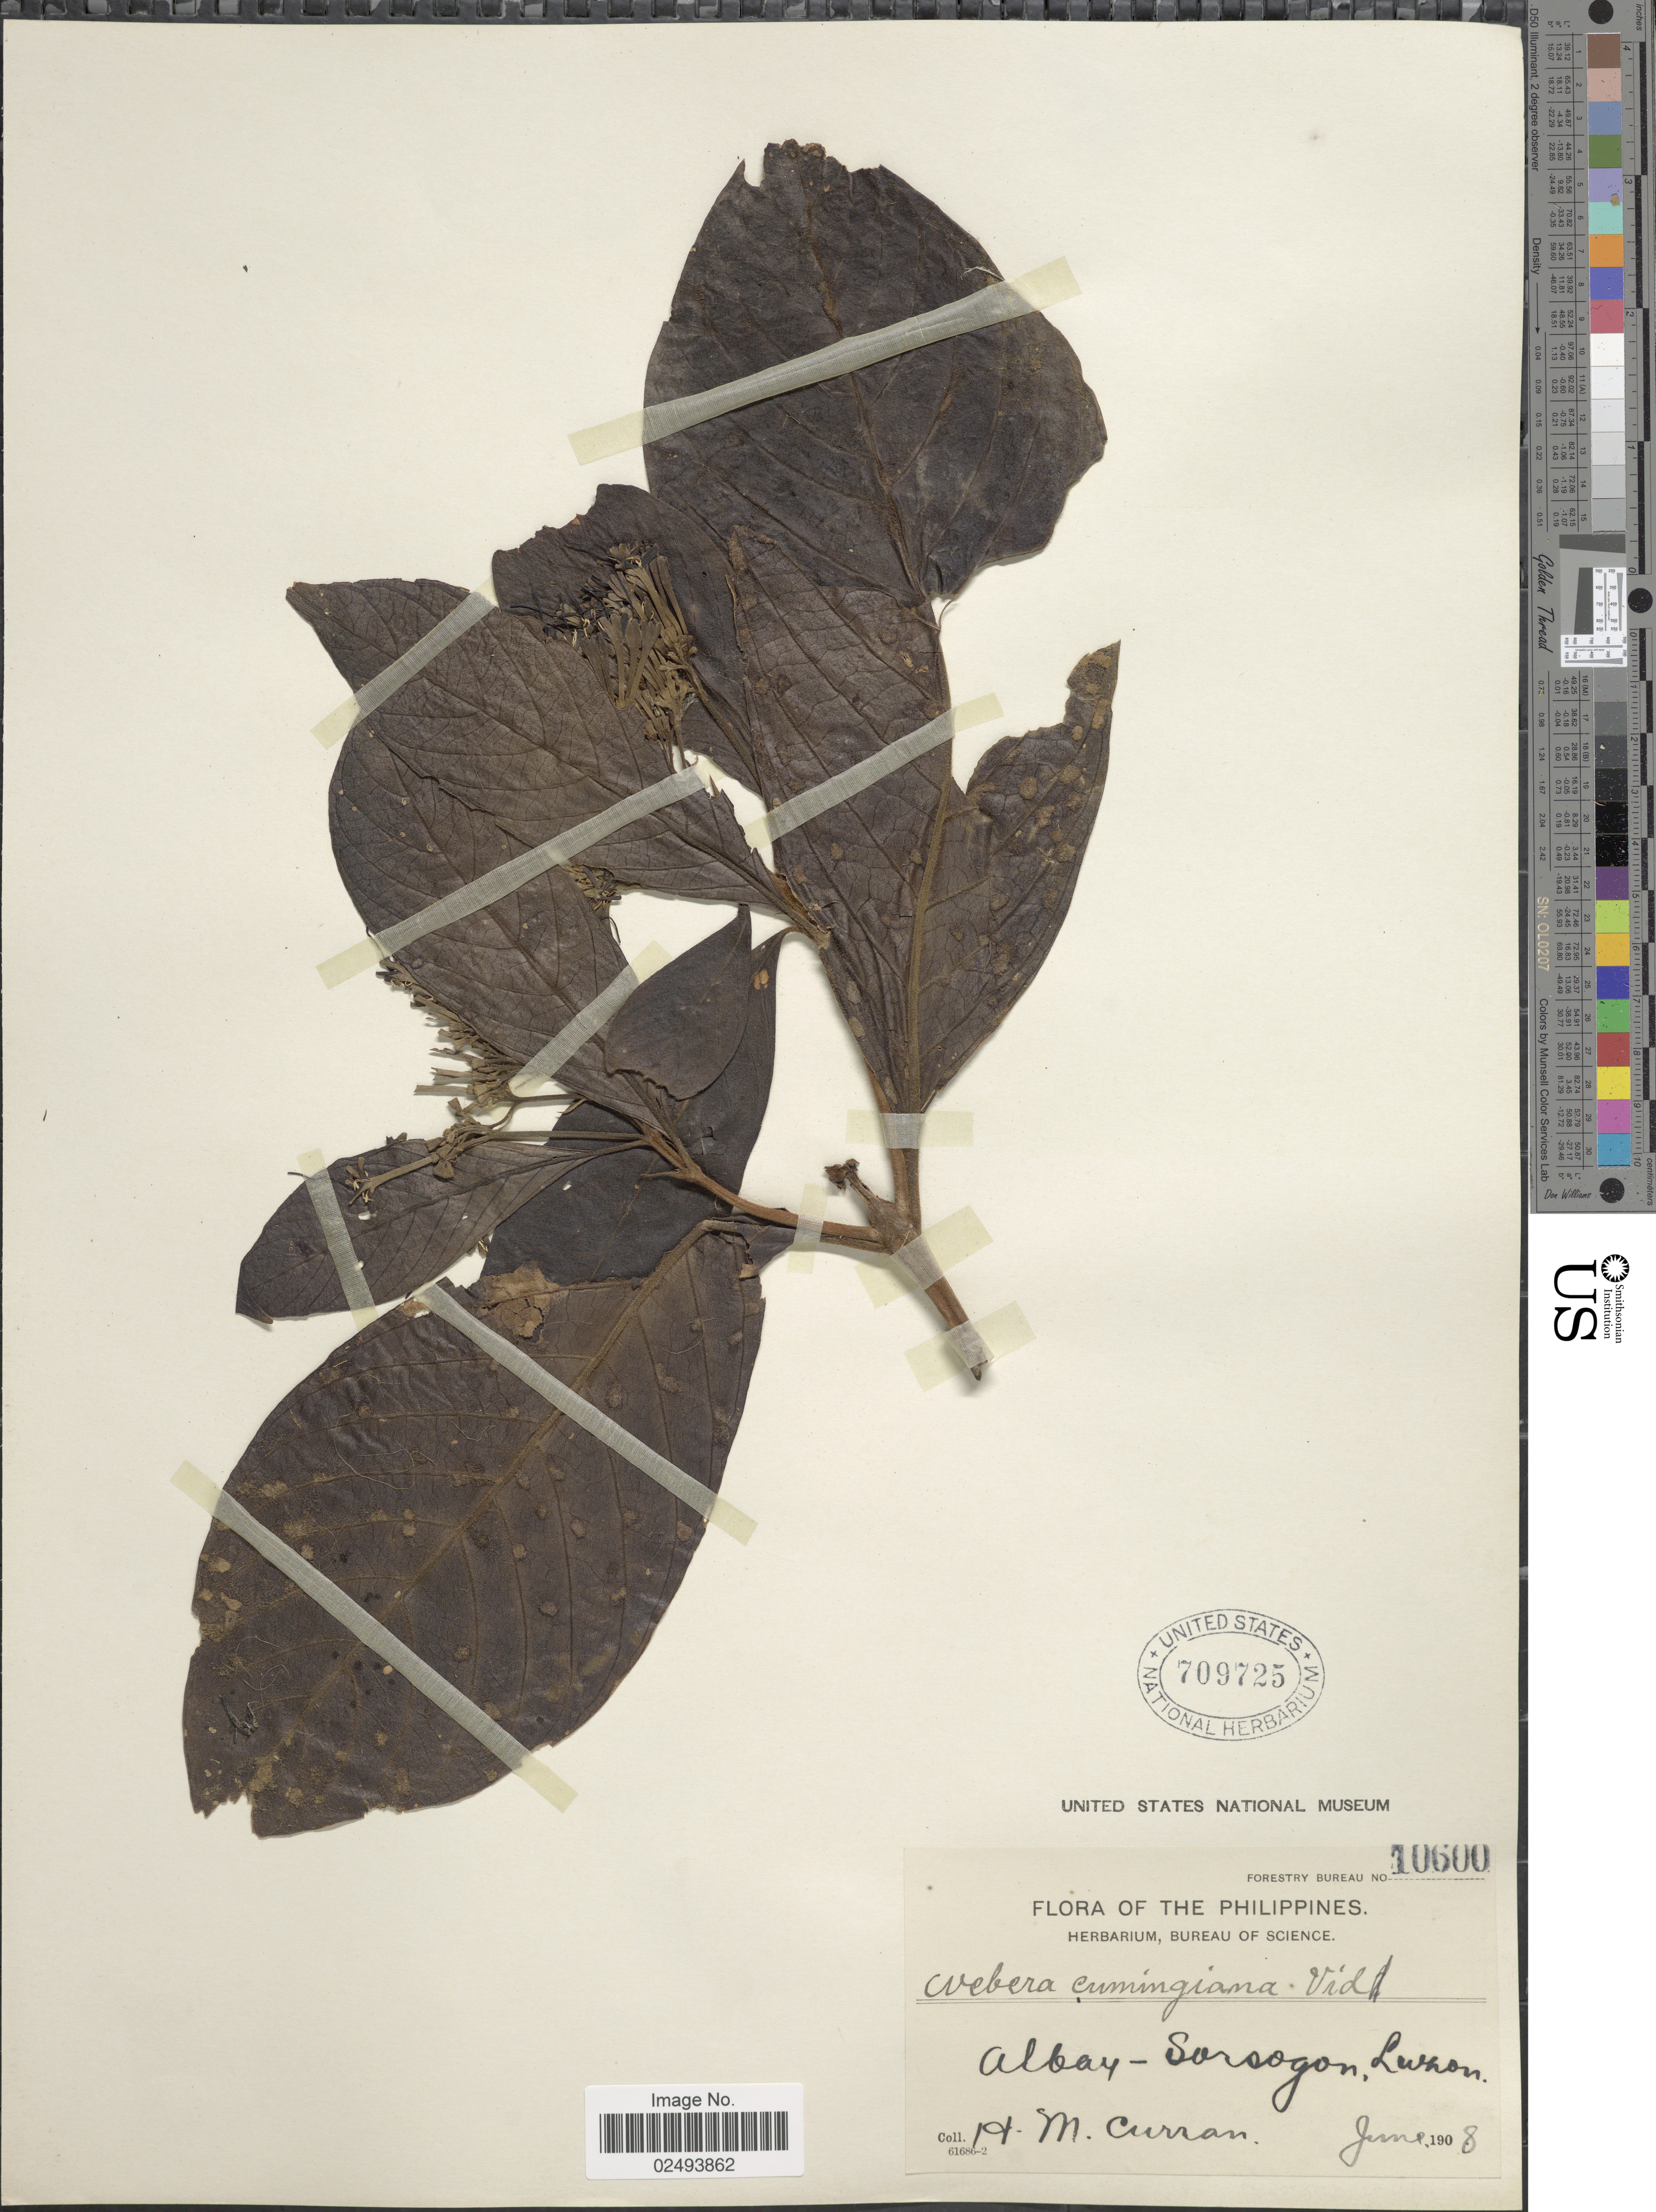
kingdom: Plantae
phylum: Tracheophyta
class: Magnoliopsida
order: Gentianales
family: Rubiaceae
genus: Tarenna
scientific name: Tarenna cumingiana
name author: (Vidal) Elmer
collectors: H. M. Curran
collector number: Forestry Bureau 10600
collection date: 1908-06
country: Philippines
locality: Albay-Sorsogon, Luzon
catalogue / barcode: US 709725